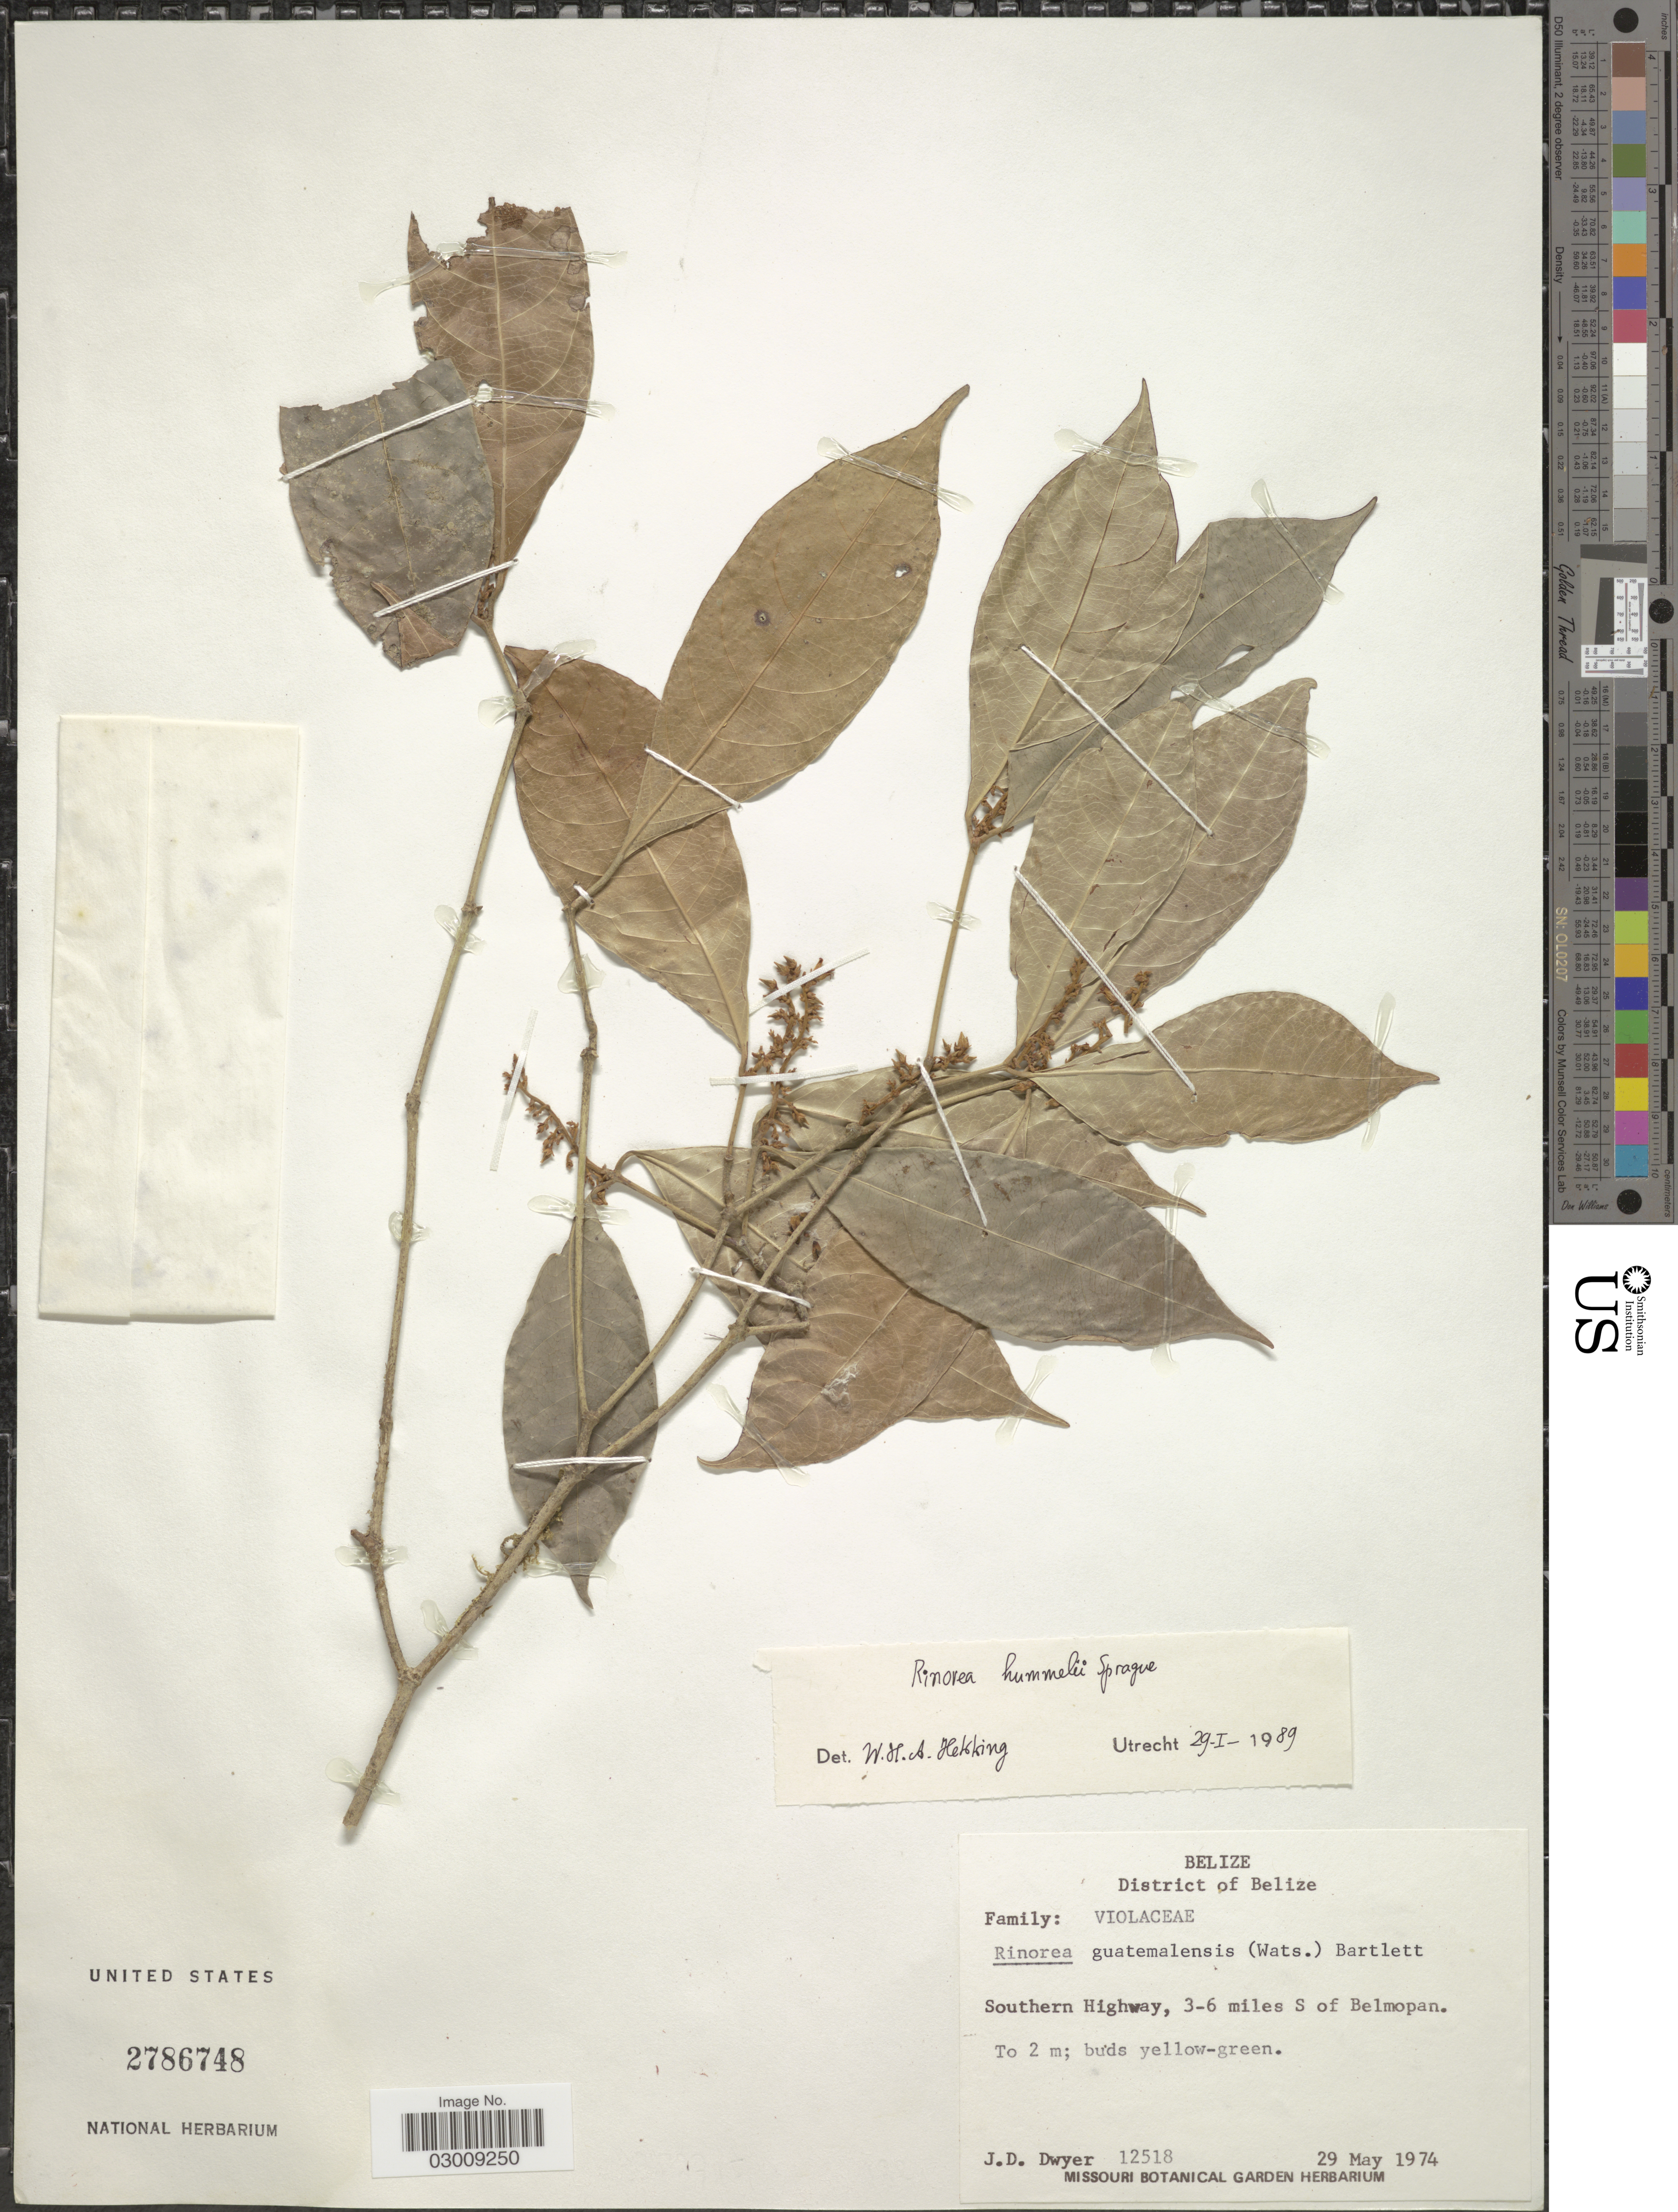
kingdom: Plantae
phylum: Tracheophyta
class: Magnoliopsida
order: Malpighiales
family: Violaceae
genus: Rinorea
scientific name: Rinorea hummelii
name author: Sprague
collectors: J. D. Dwyer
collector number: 12518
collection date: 1974-05-29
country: Belize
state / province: Belize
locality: District of Belize. Southern Highway, 3-6 miles S of Belmopan.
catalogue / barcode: US 2786748